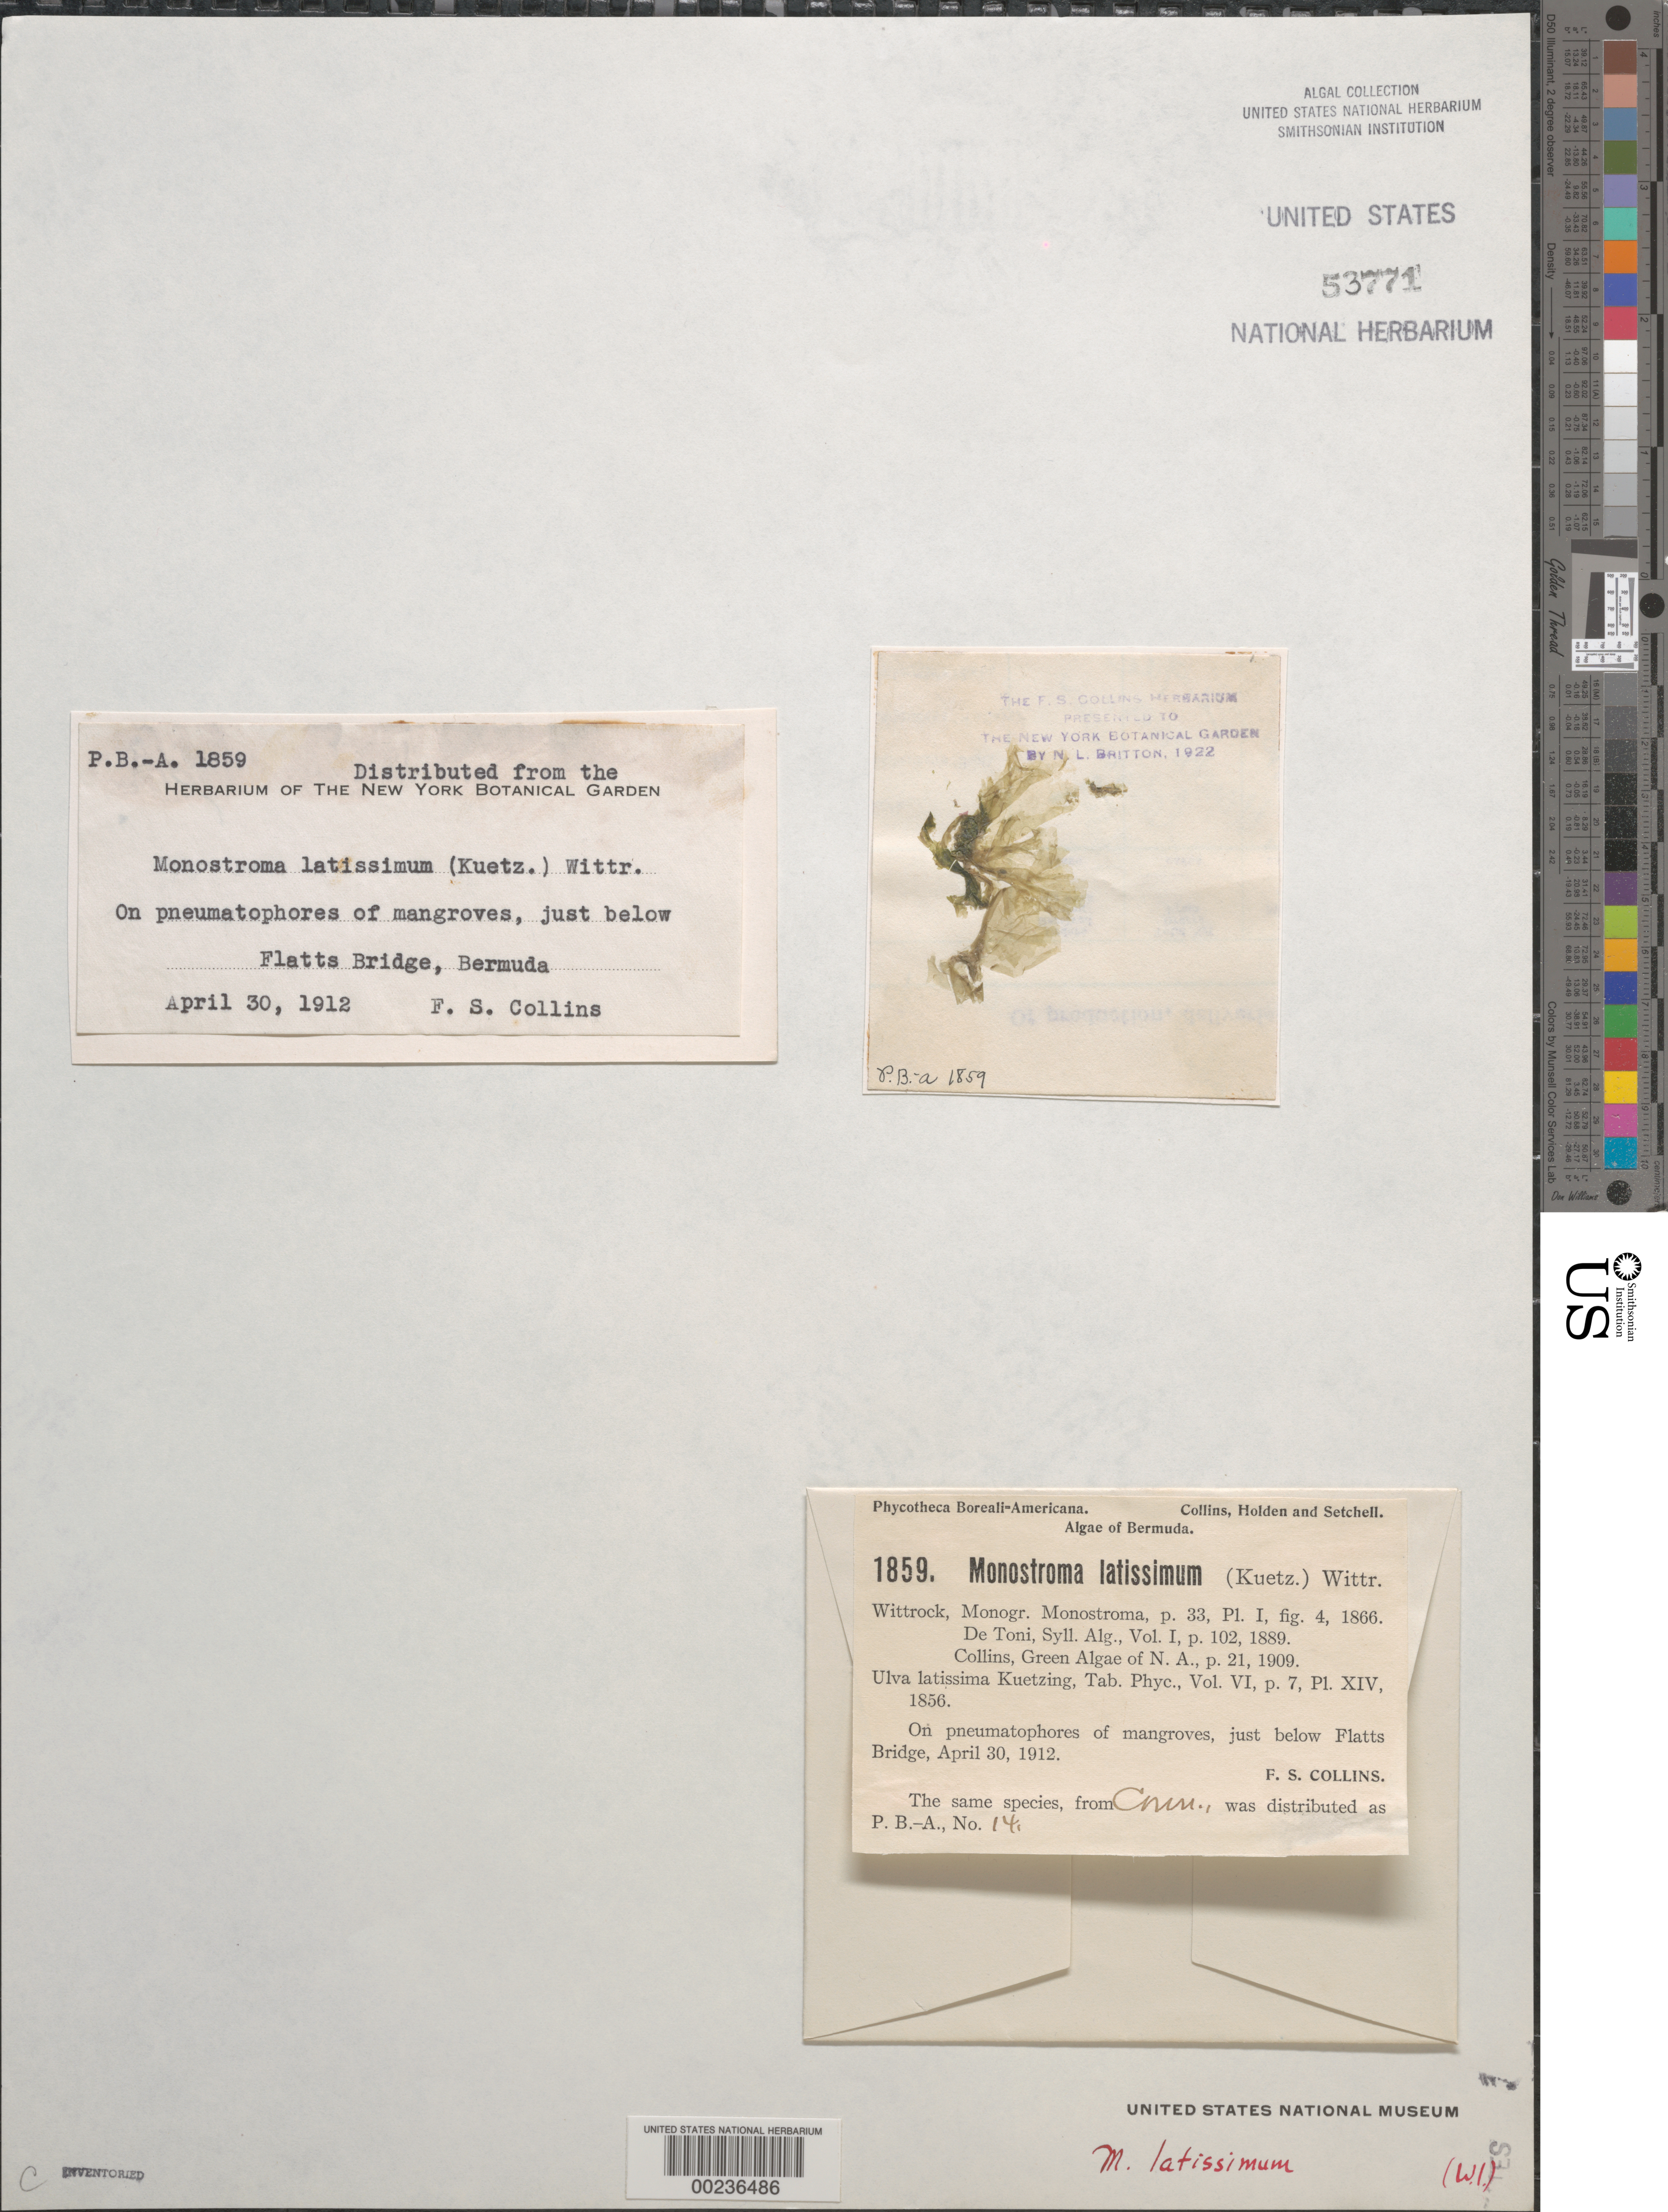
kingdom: Plantae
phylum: Chlorophyta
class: Ulvophyceae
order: Ulvales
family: Monostromataceae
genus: Monostroma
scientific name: Monostroma latissimum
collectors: F. Collins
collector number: PB-A 1859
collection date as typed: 30 Apr 1912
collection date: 1912-04-30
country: Bermuda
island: Bermuda Island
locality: Below Flatt's Bridge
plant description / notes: Collins, Holden & Setchell, Phycotheca Boreali-Americana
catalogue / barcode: US 53771